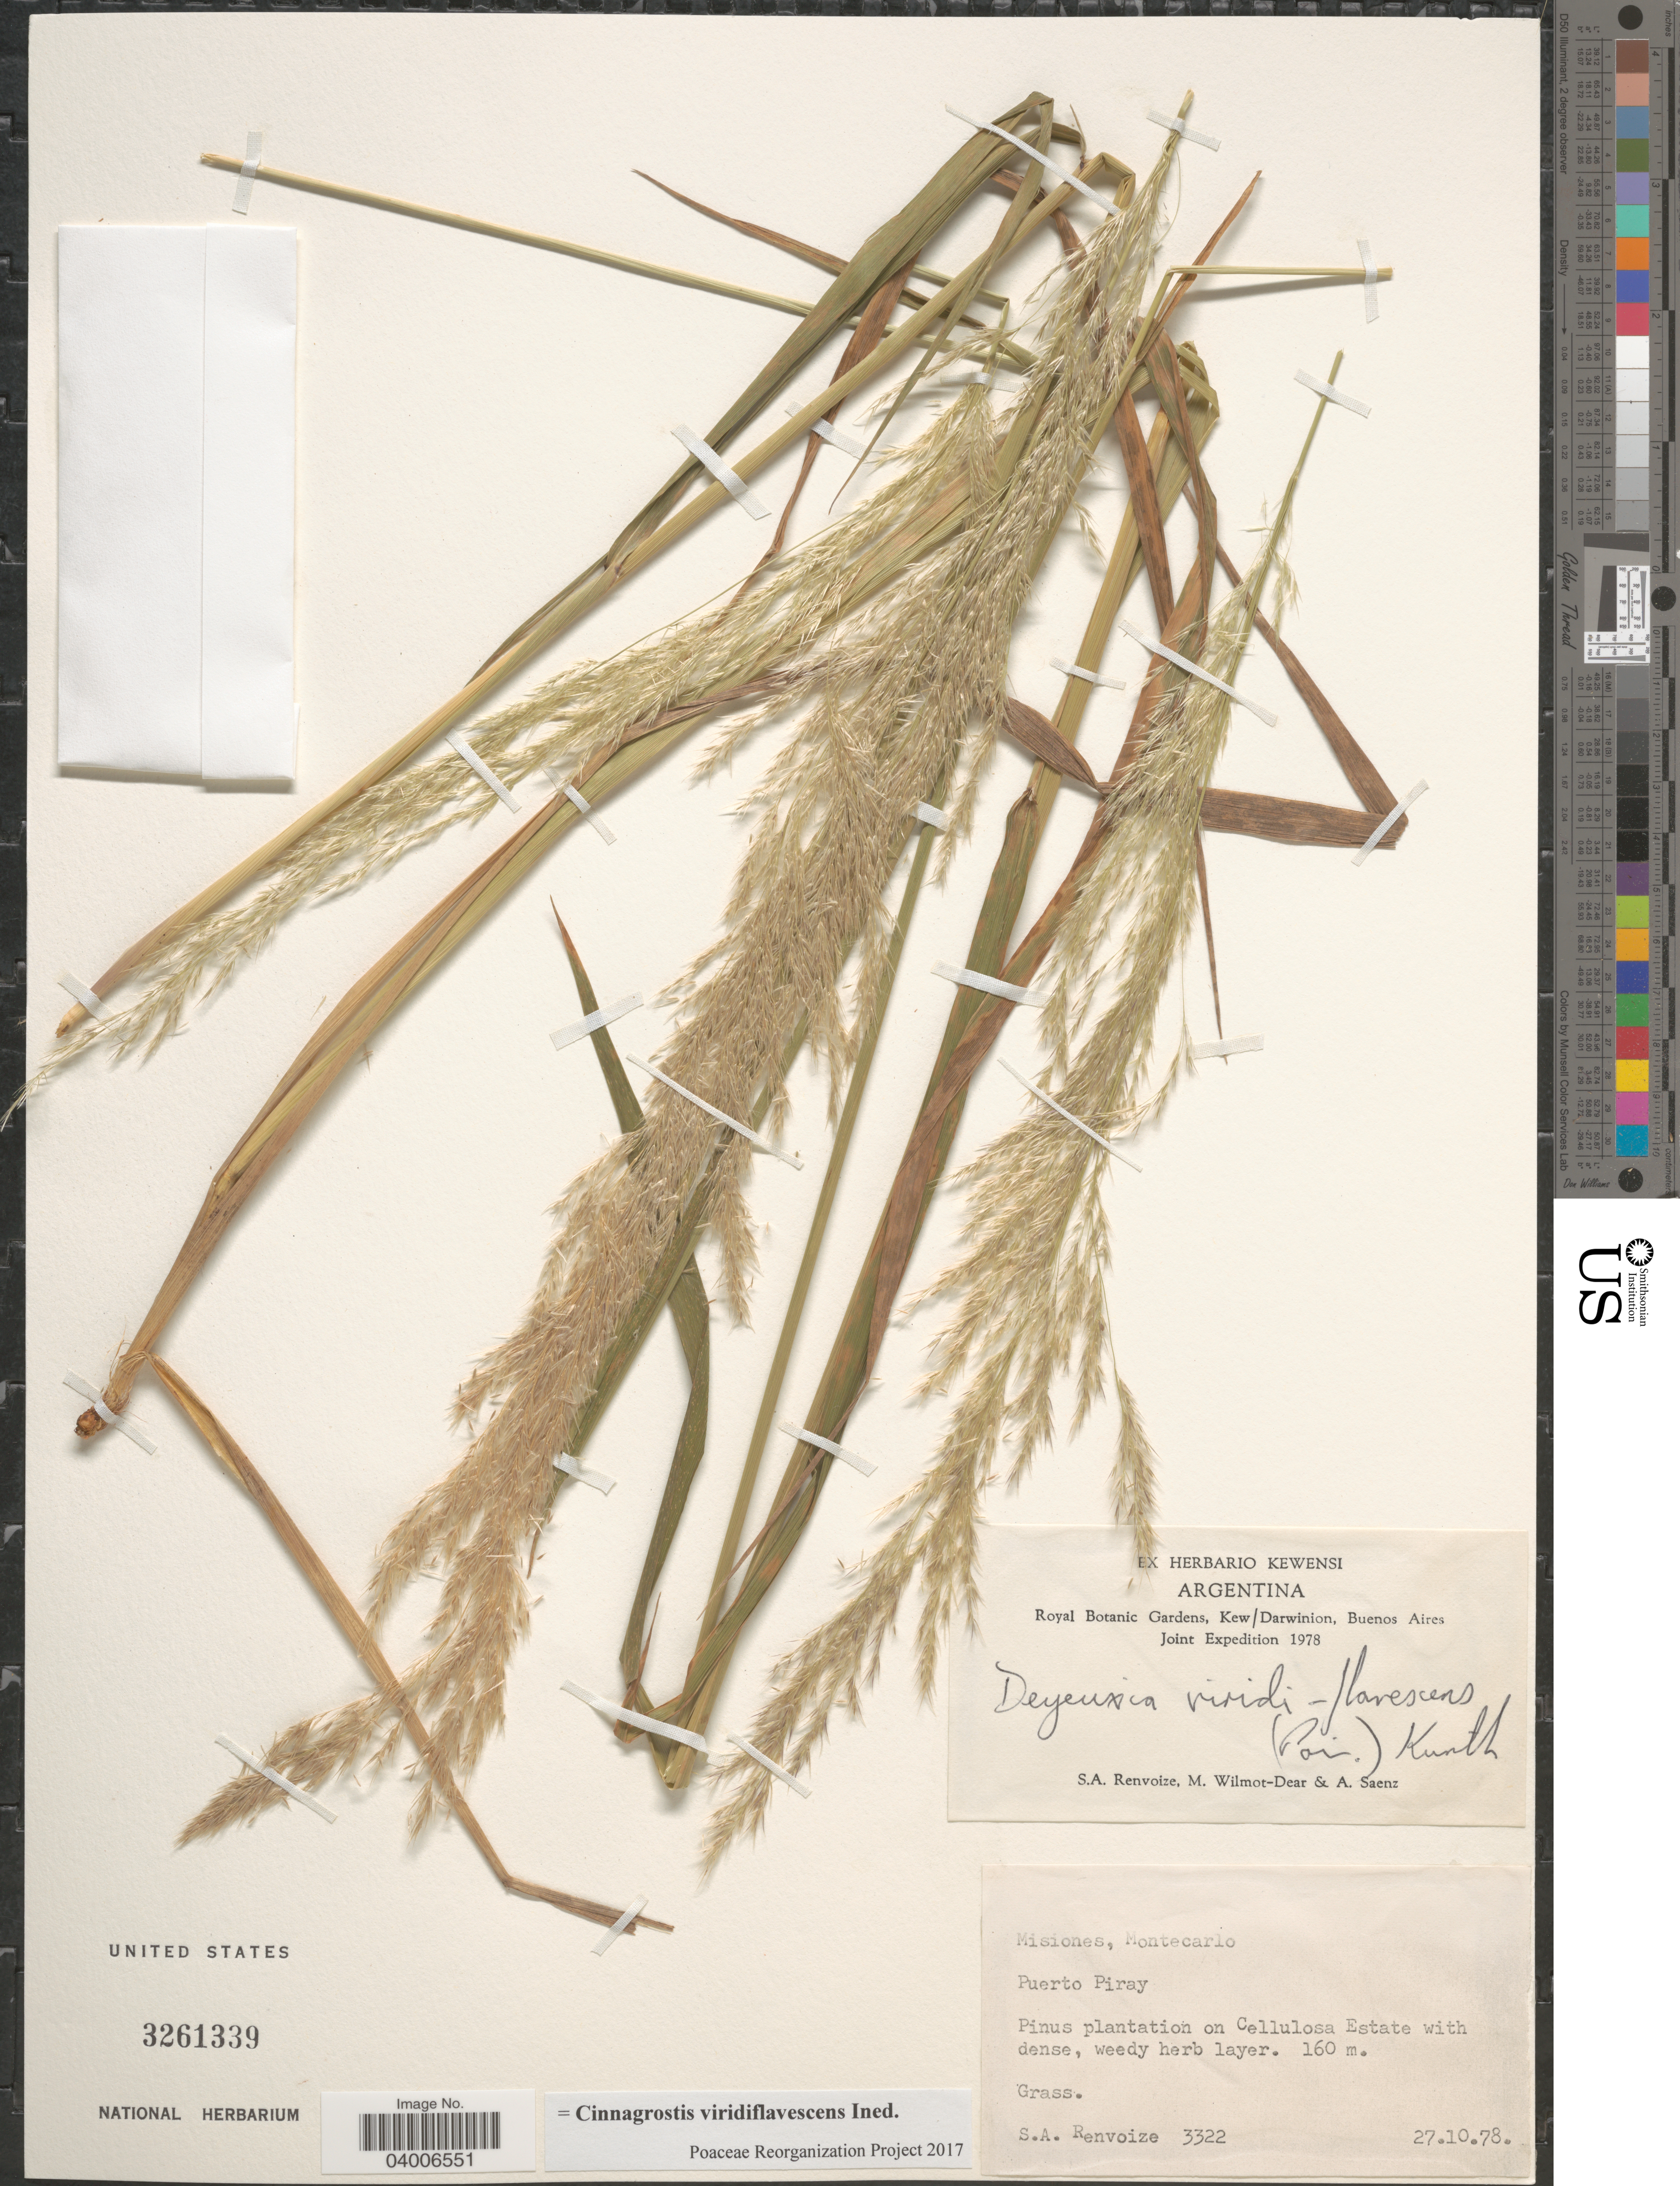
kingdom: Plantae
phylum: Tracheophyta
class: Liliopsida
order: Poales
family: Poaceae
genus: Cinnagrostis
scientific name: Cinnagrostis viridiflavescens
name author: (Poir.) P.M. Peterson et al.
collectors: S. A. Renvoize, M. Wilmot-Dear & A. Saenz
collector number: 3322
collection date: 1978-10-27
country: Argentina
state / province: Misiones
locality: Montecarlo. Puerta Piray. Pinus plantation on Cellulosa Estate with dense, weedy herb layer.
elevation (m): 160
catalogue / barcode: US 3261339